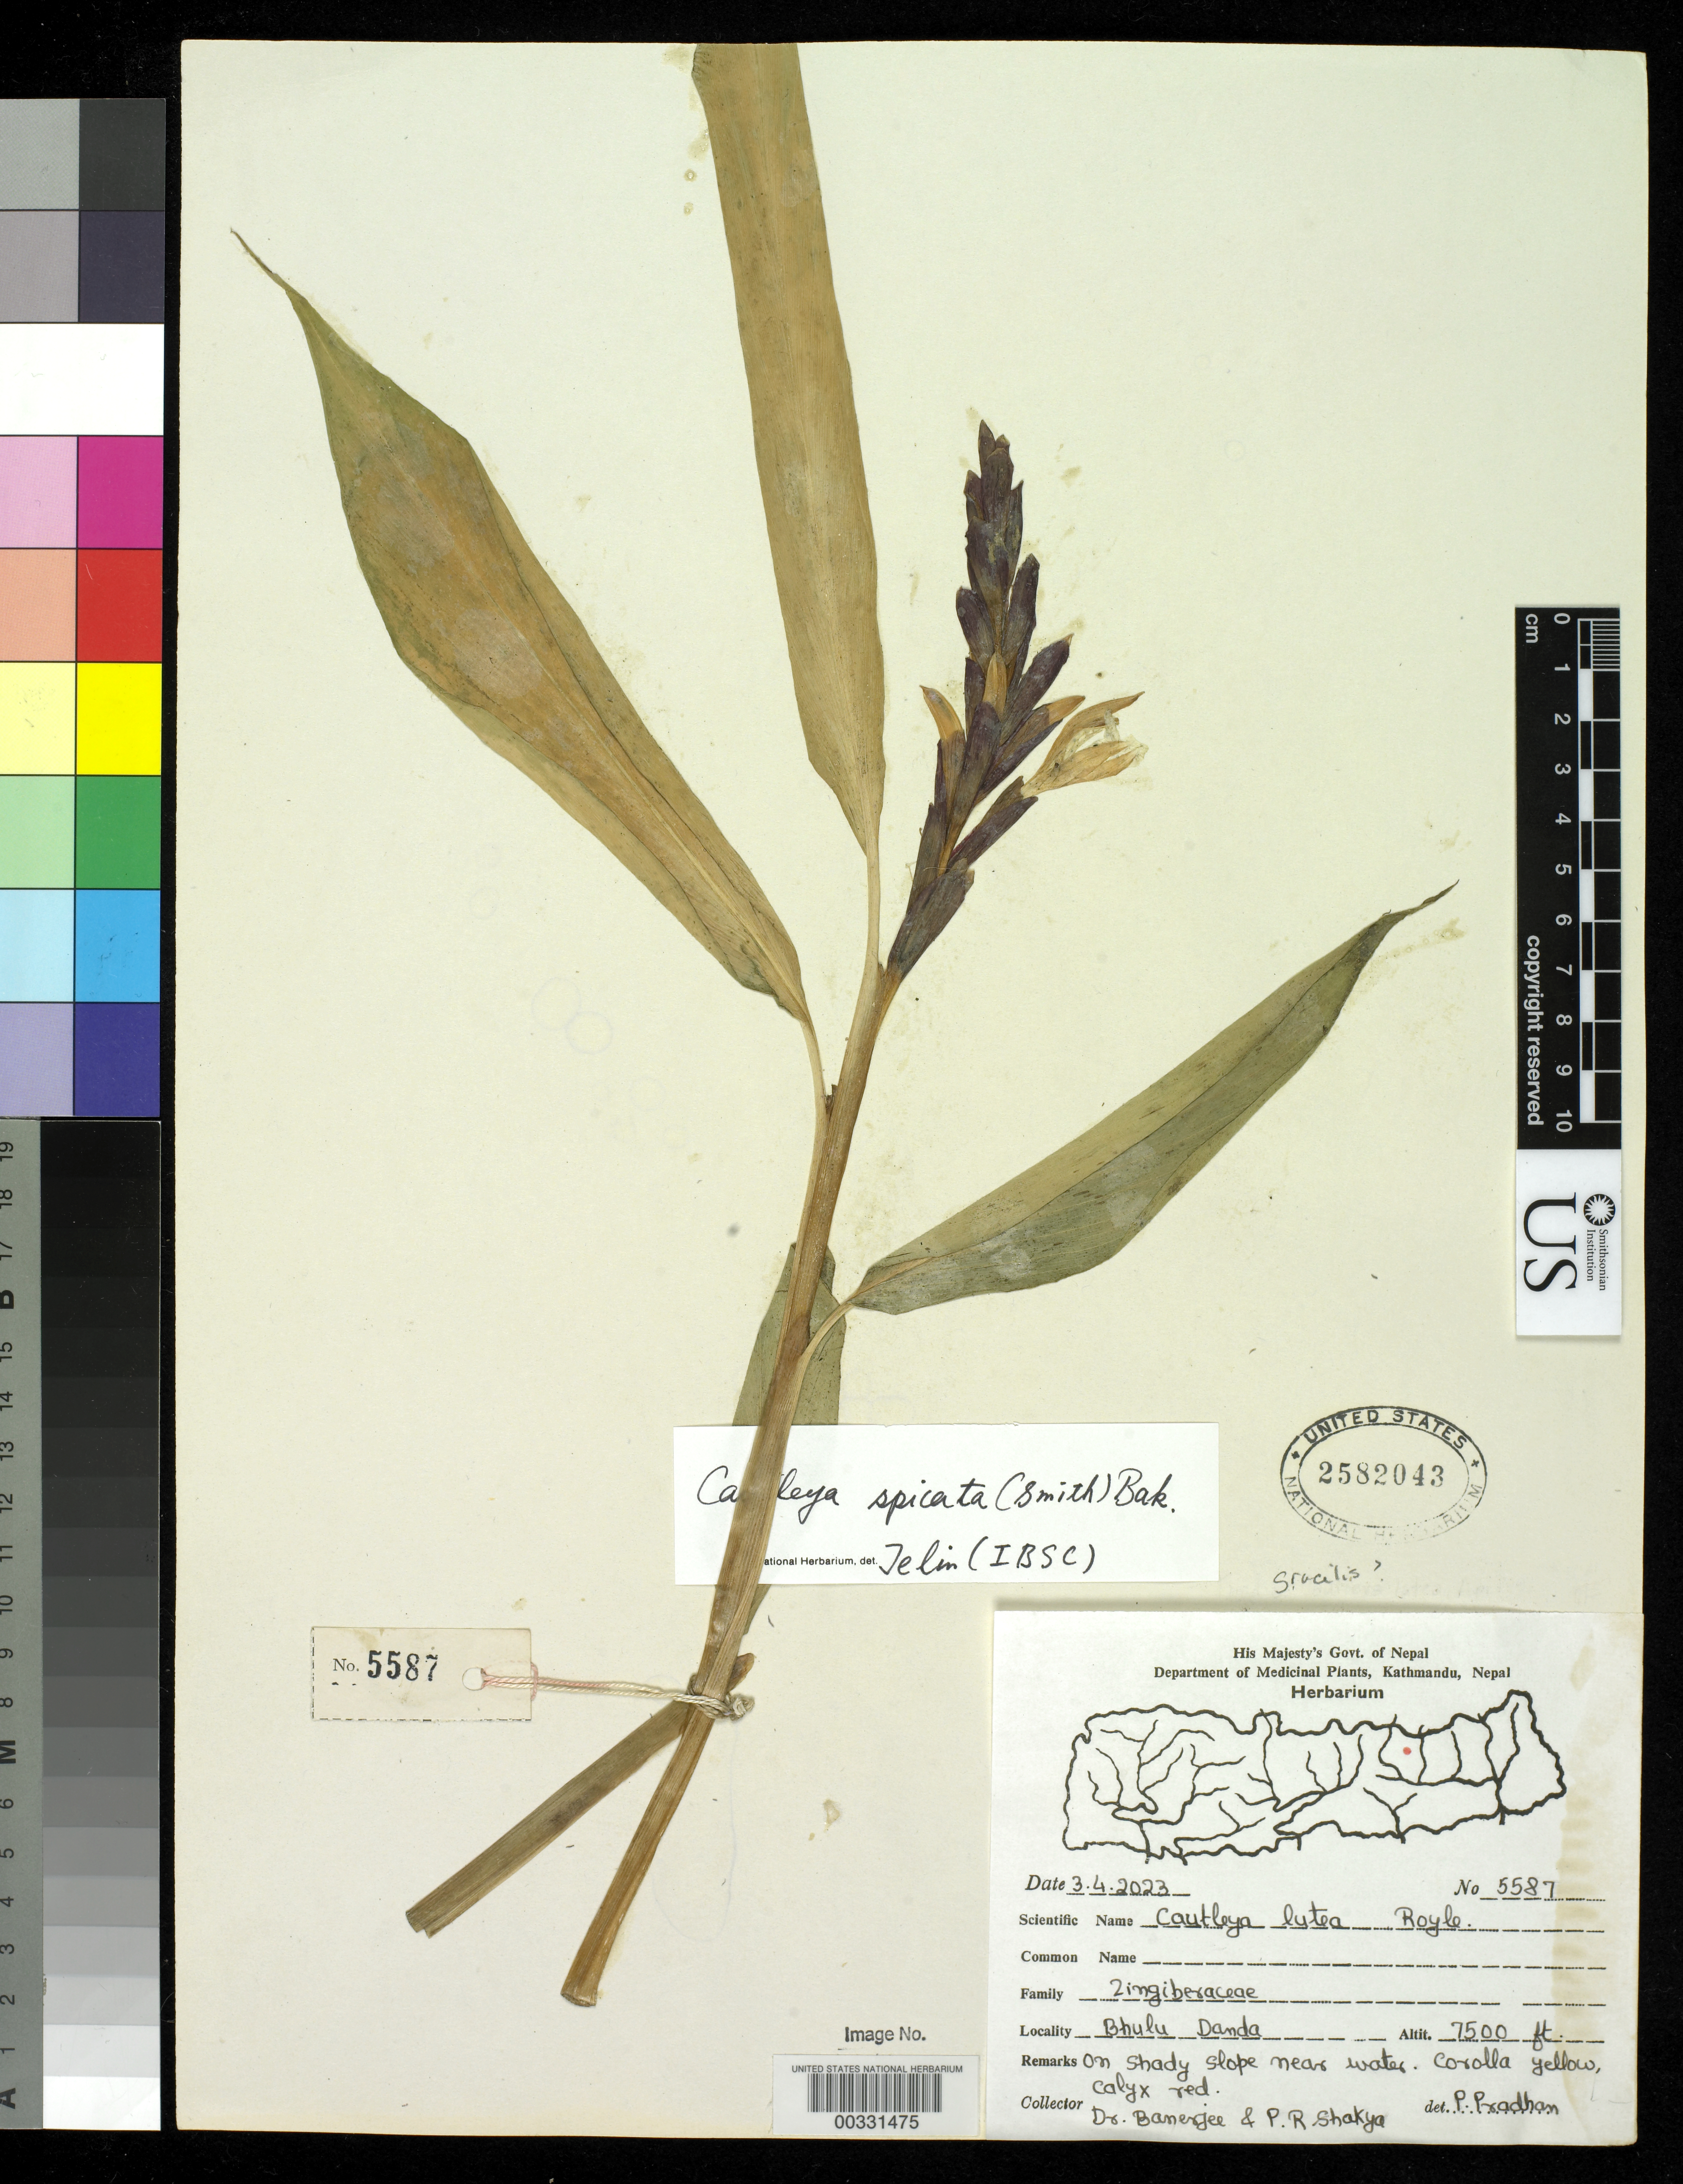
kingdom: Plantae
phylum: Tracheophyta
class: Liliopsida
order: Zingiberales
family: Zingiberaceae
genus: Cautleya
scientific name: Cautleya spicata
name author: (Sm.) Baker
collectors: -. Banerjee & P. Shakya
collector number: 5587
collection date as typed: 04 Mar ---- or 03 Apr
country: Nepal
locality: Bhulu danda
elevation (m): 2286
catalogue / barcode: US 2582043